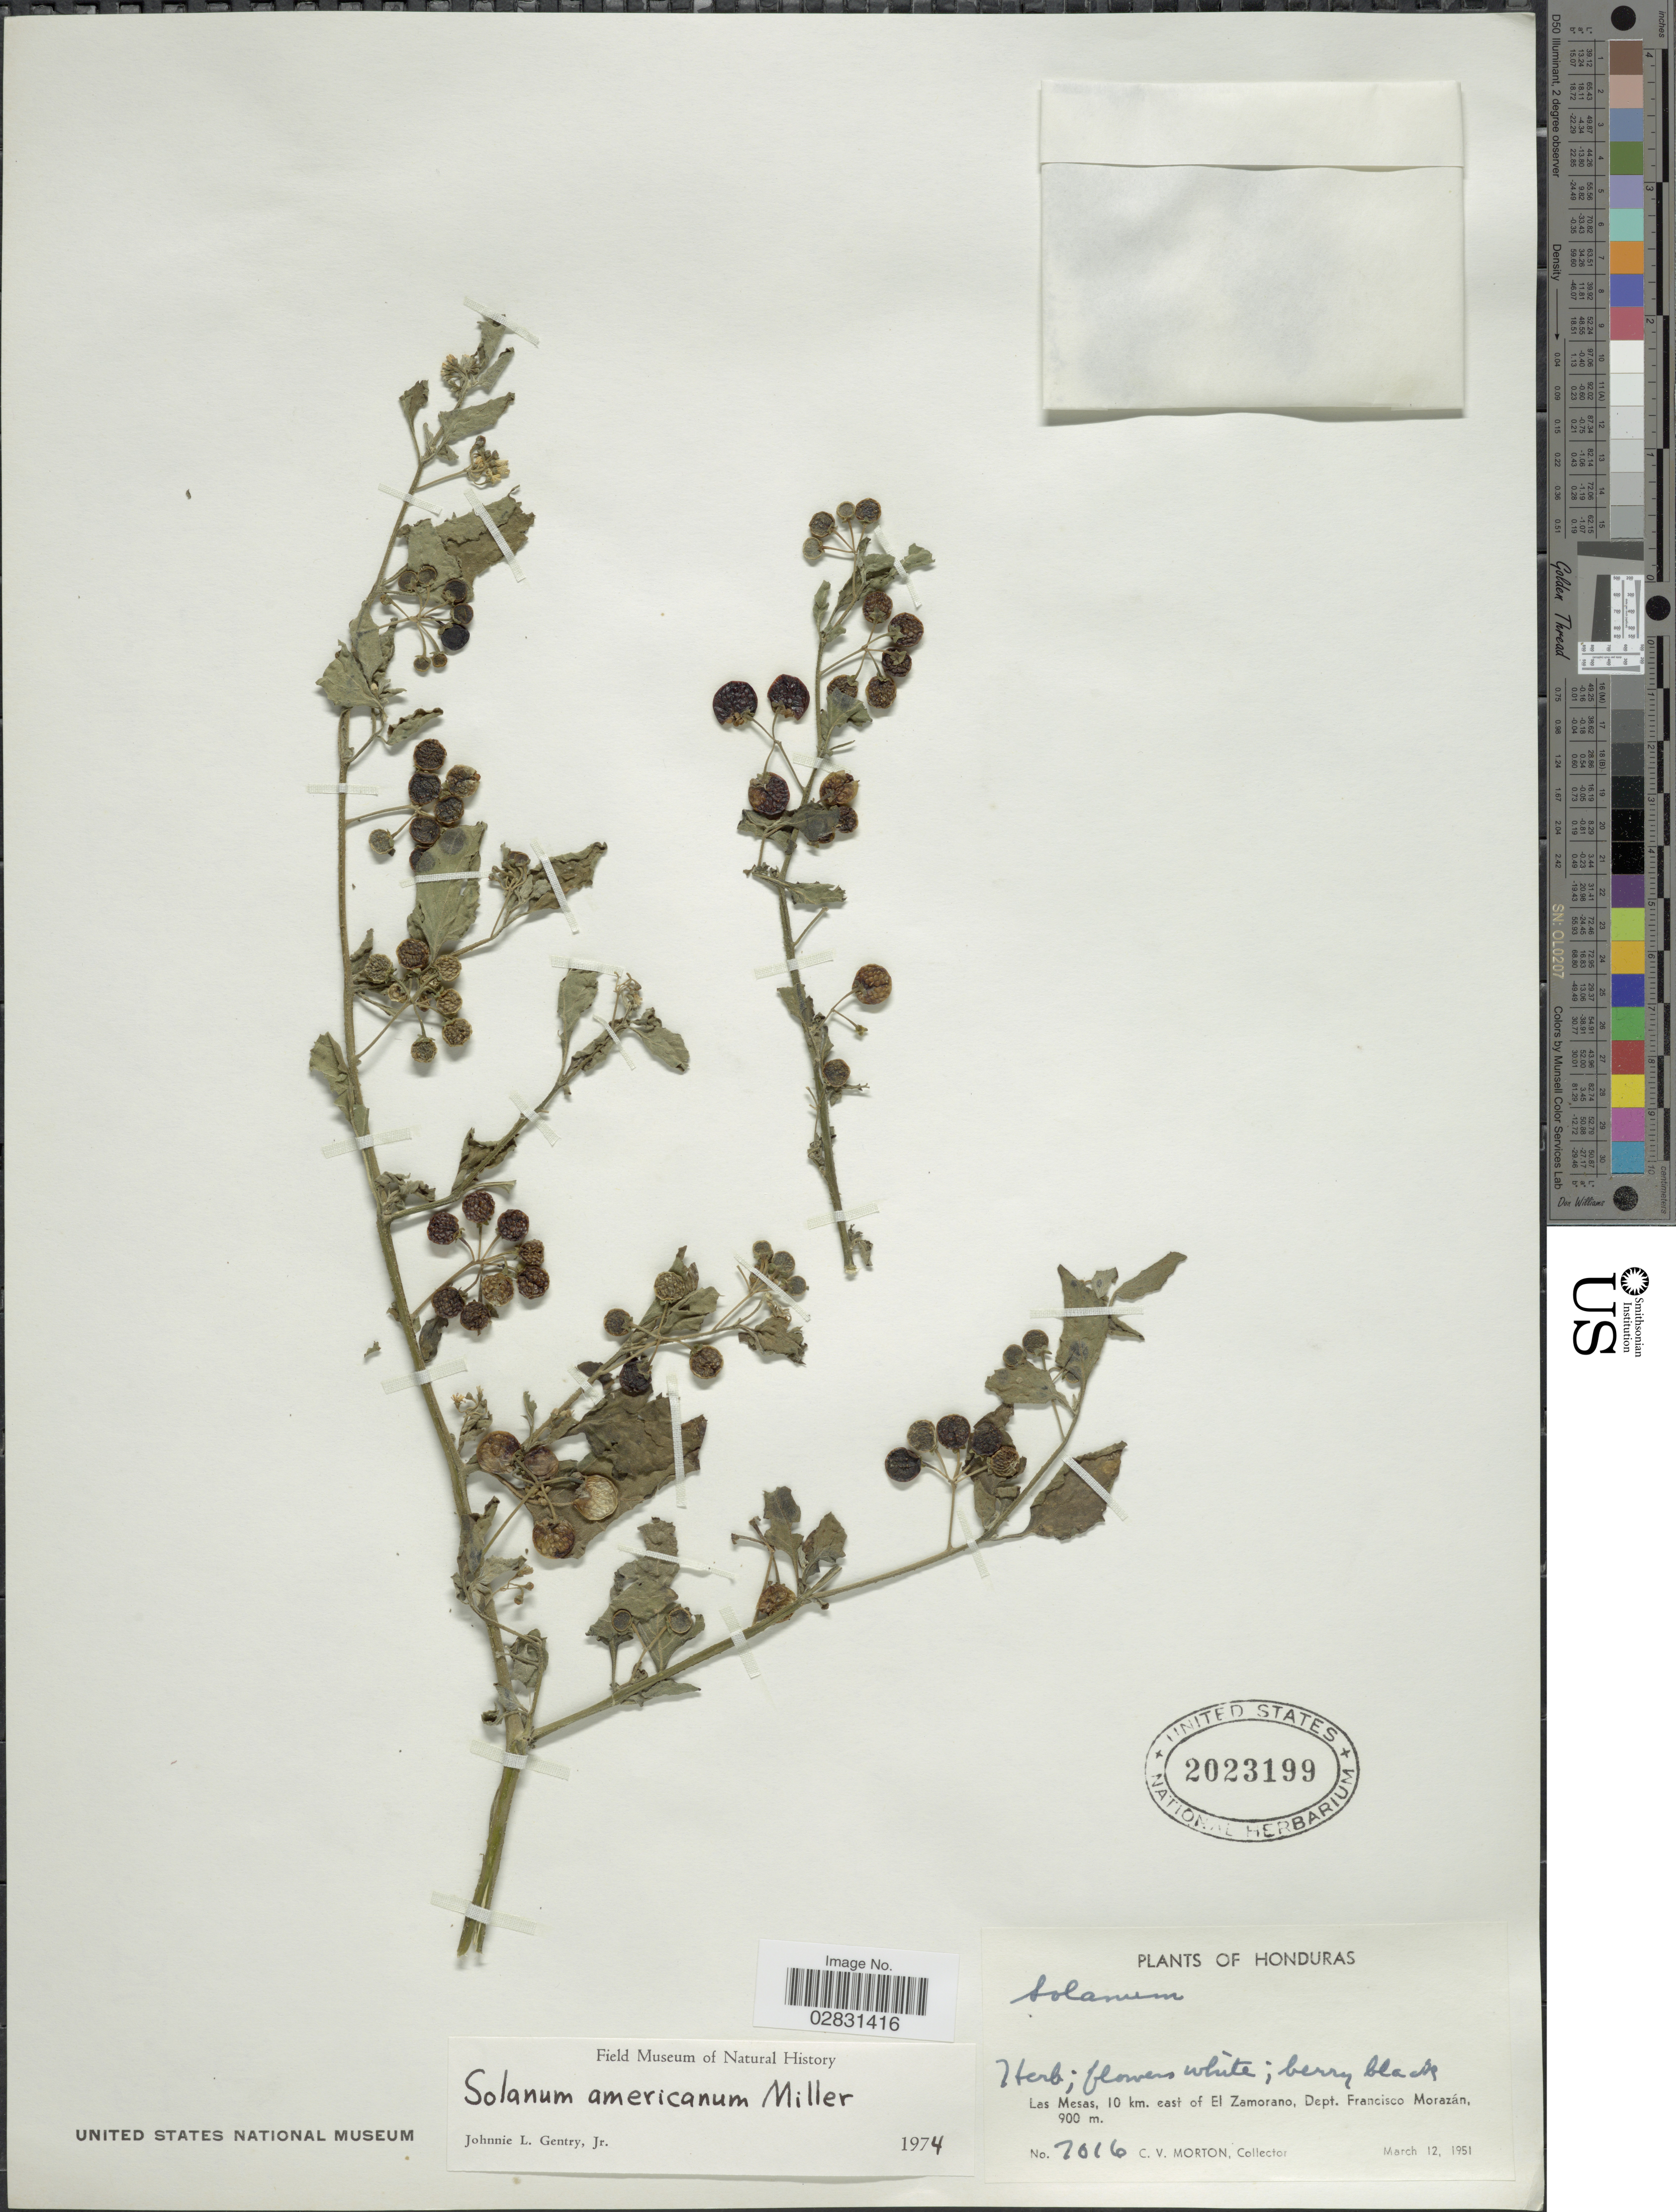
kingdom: Plantae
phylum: Tracheophyta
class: Magnoliopsida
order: Solanales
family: Solanaceae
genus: Solanum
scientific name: Solanum americanum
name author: Mill.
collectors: C. V. Morton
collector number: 7016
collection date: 1951-03-12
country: Honduras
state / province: Fco. Morazán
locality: Las Mesas, 10 km. east of El Zamorano, Dept. Francisco Morazán.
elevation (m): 900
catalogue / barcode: US 2023199